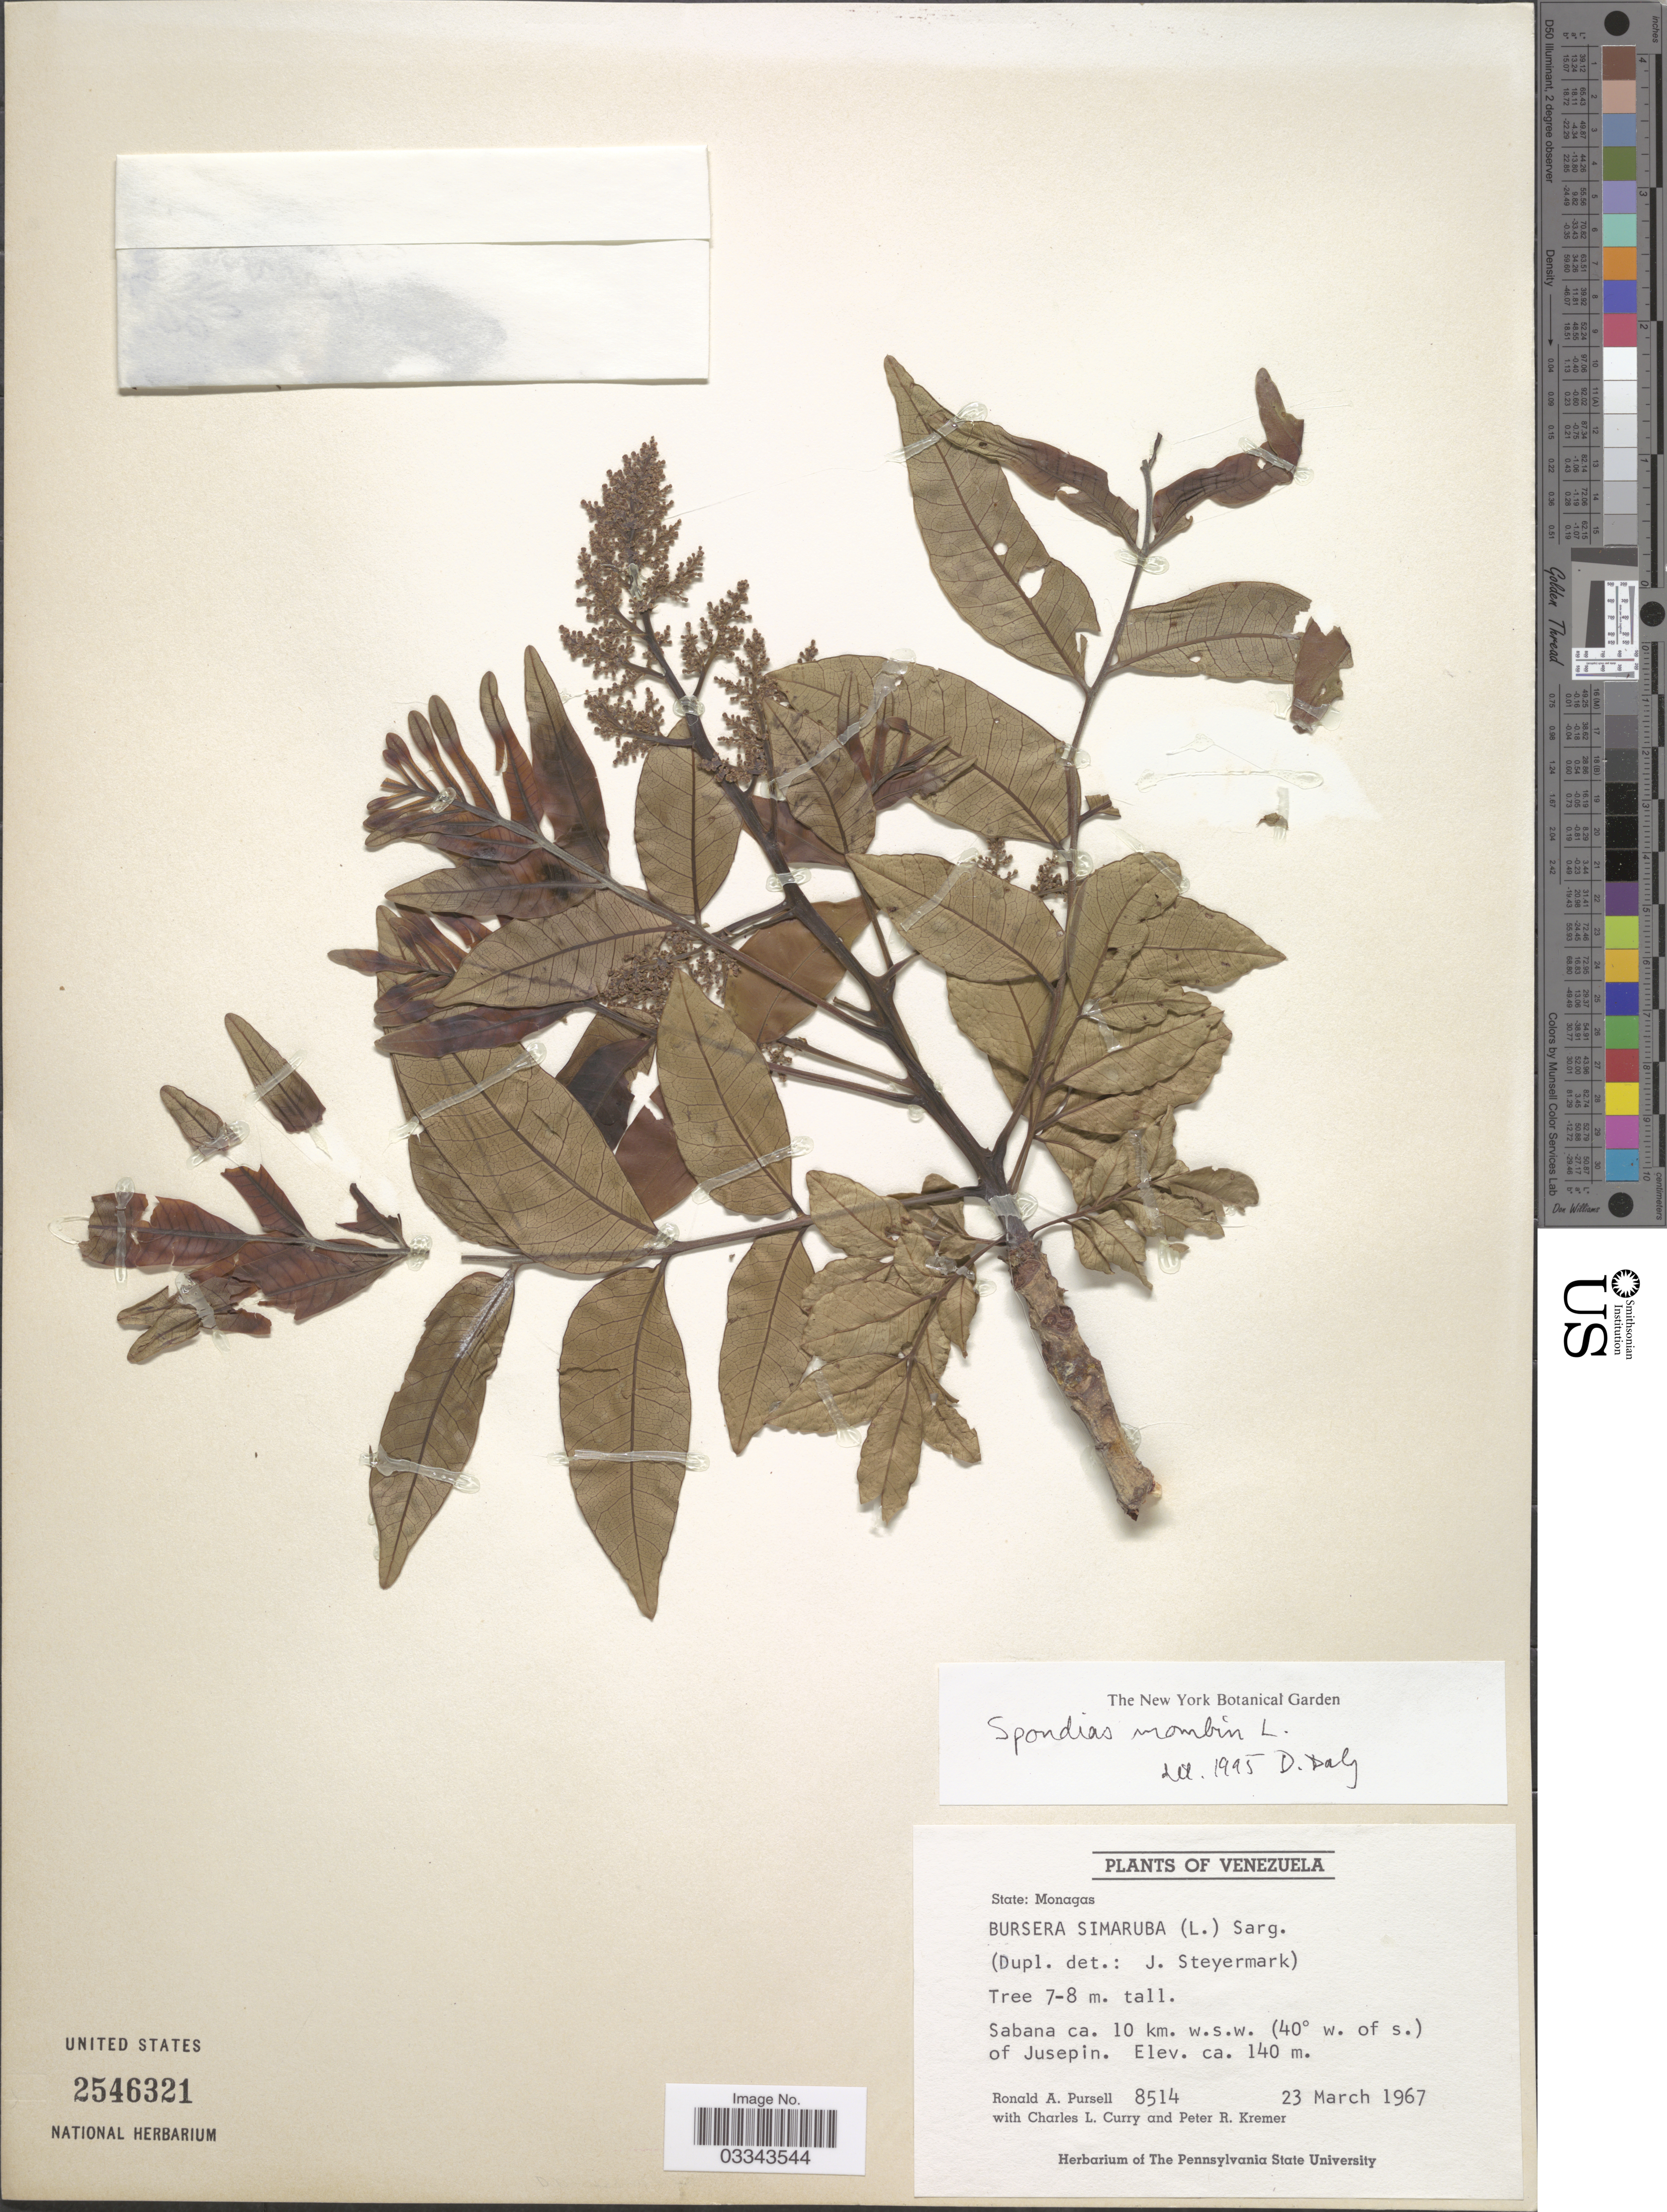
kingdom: Plantae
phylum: Tracheophyta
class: Magnoliopsida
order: Sapindales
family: Anacardiaceae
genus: Spondias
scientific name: Spondias mombin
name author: L.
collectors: R. A. Pursell, C. L. Curry & P. Kremer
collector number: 8514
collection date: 1967-03-23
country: Venezuela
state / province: Monagas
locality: Sabana ca. 10 km. w.s.w. (40° w. of s.) of Jusepin.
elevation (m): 140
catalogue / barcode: US 2546321